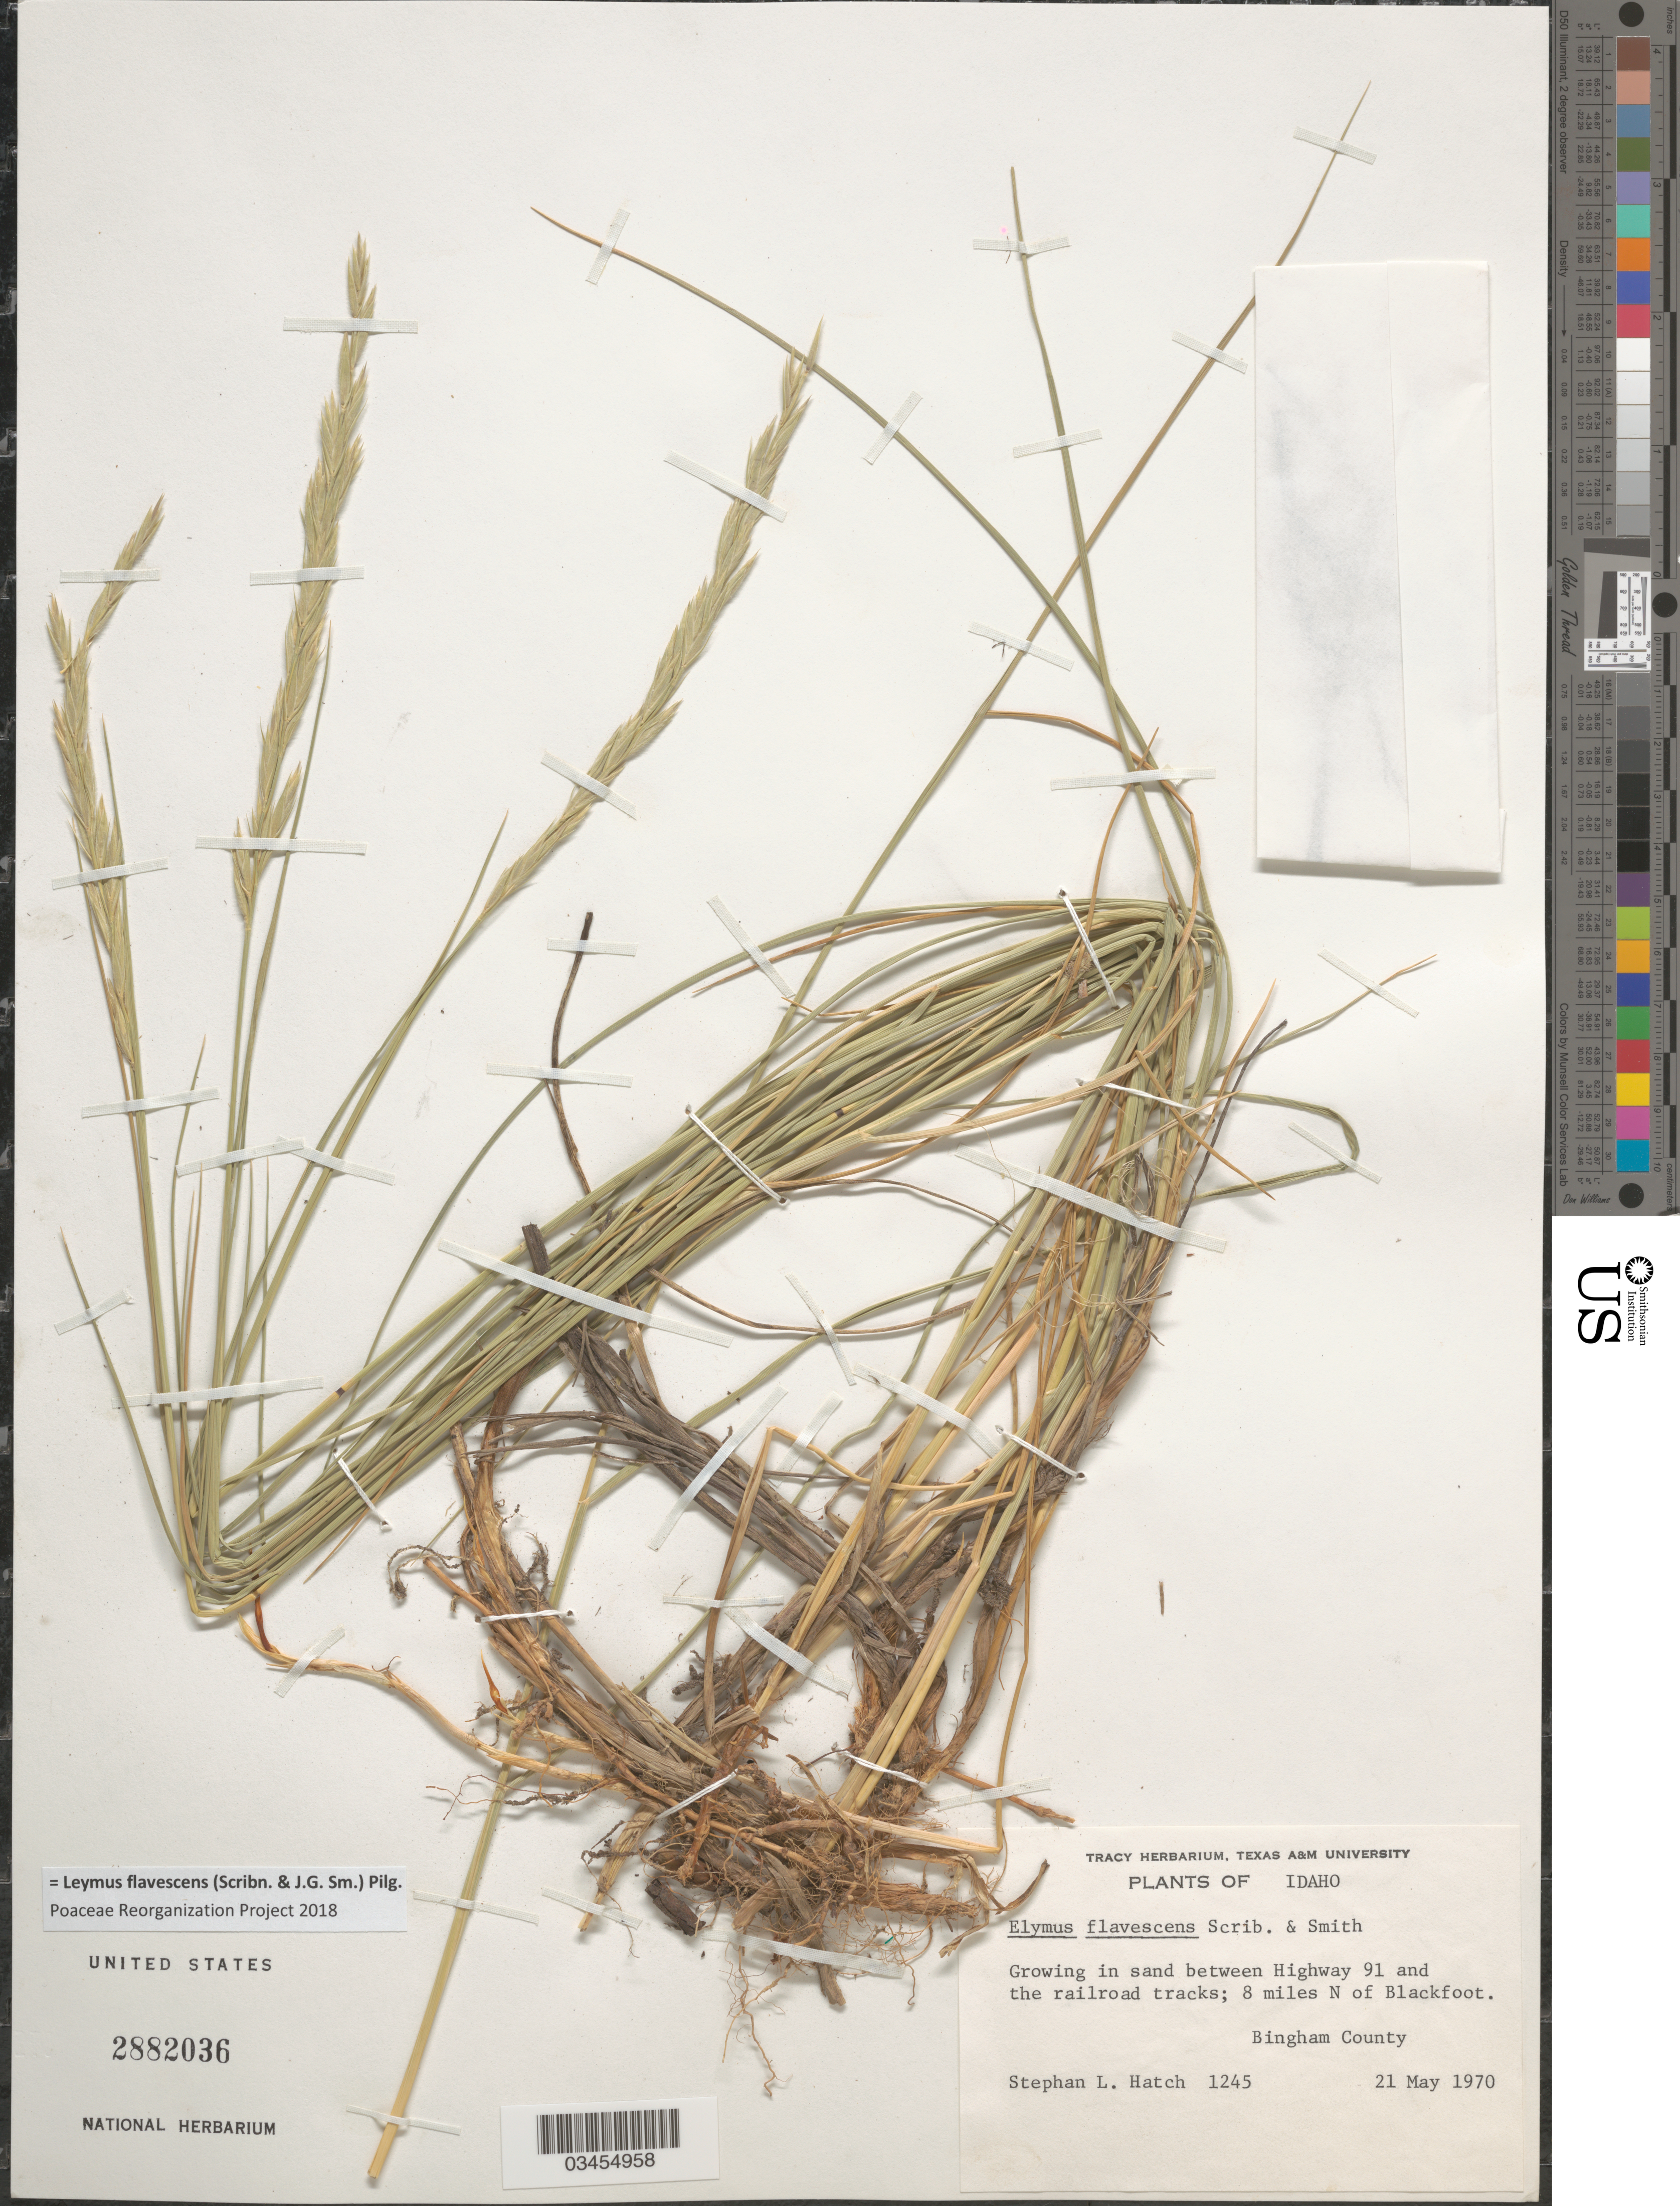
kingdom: Plantae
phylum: Tracheophyta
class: Liliopsida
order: Poales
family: Poaceae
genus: Leymus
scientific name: Leymus flavescens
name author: (Scribn. & J.G. Sm.) Pilg.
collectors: S. L. Hatch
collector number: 1245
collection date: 1970-05-21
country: United States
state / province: Idaho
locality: In sand between Highway 91 and the railroad tracks; 8 miles N of Blackfoot. Bingham County.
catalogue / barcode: US 2882036